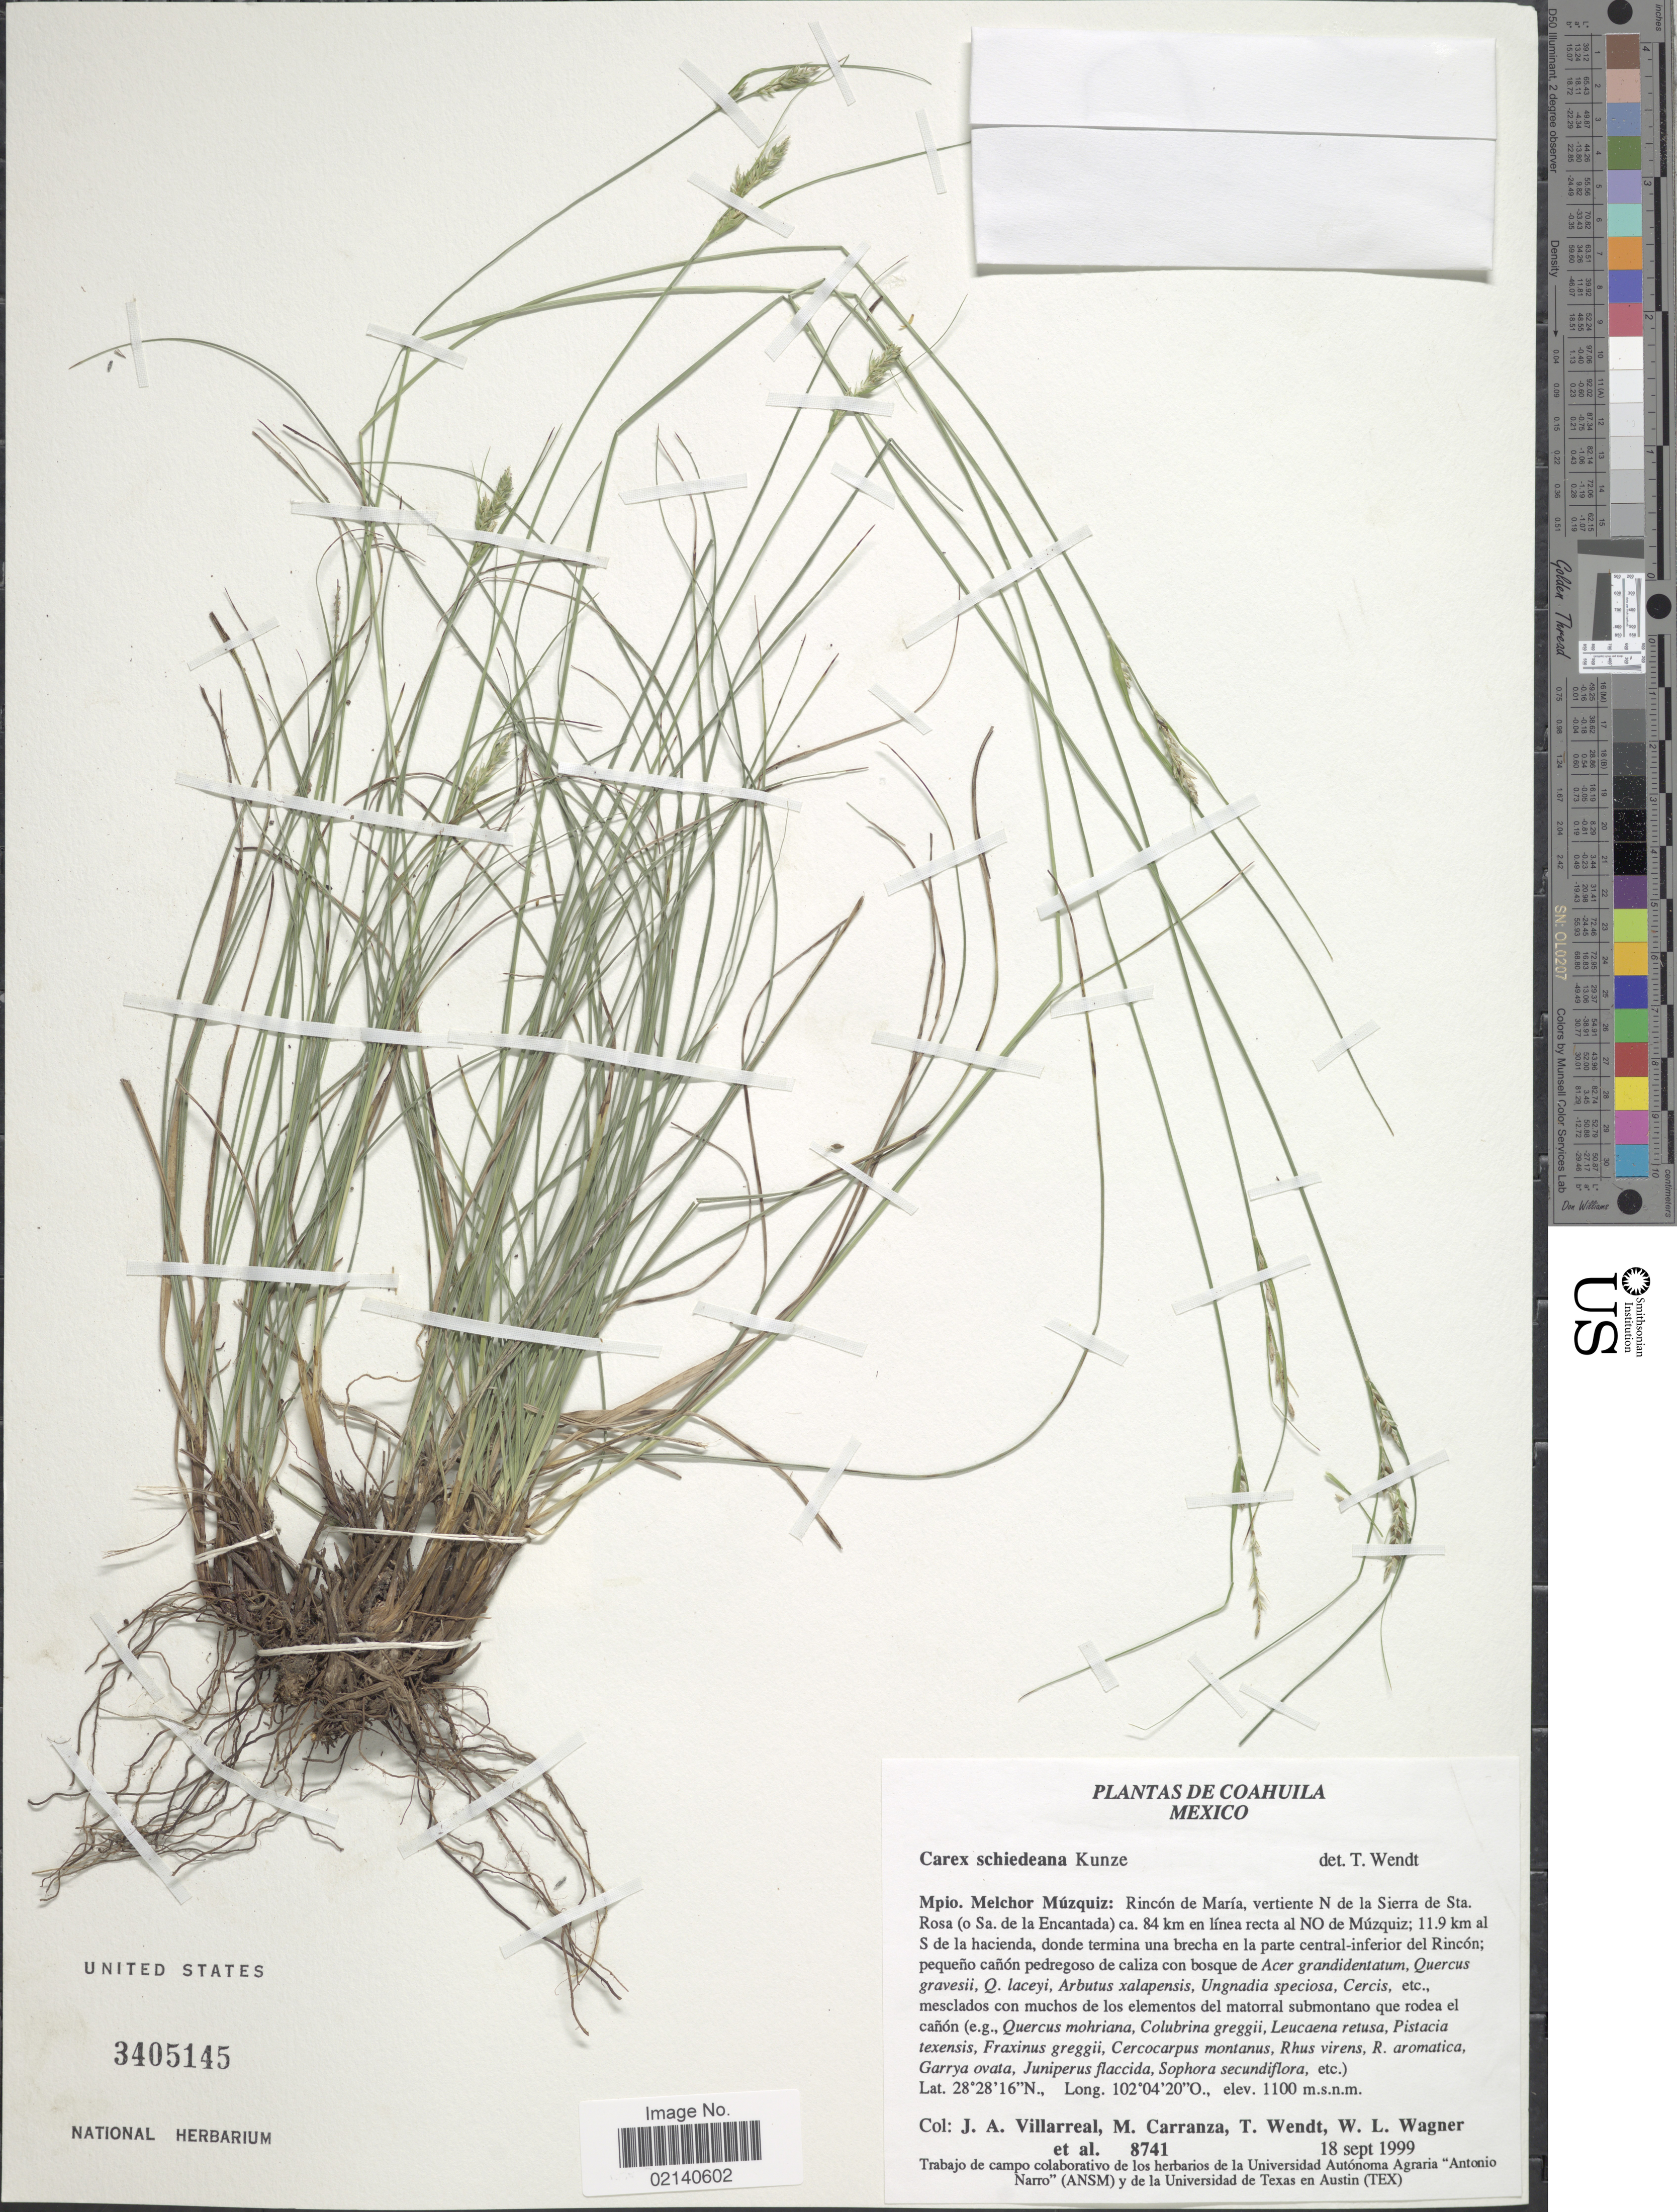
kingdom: Plantae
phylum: Tracheophyta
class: Liliopsida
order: Poales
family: Cyperaceae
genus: Carex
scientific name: Carex schiedeana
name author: Kunze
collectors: J. Villarreal, M. Carranza, T. L. Wendt, W. L. Wagner & et al.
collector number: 8741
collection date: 1999-09-18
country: Mexico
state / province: Coahuila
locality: Mpio. Melchor Muzquiz: Rincon de Maria, vertiente N de la Sierra de Sta. Rosa (o Sa. de la Encantada) ca. 84 km en linea recta al NO de Muzquiz; 11.9 km al S de la hacienda, donde termina una brecha en la parte central-inferior del Rincon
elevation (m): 1100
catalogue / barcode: US 3405145